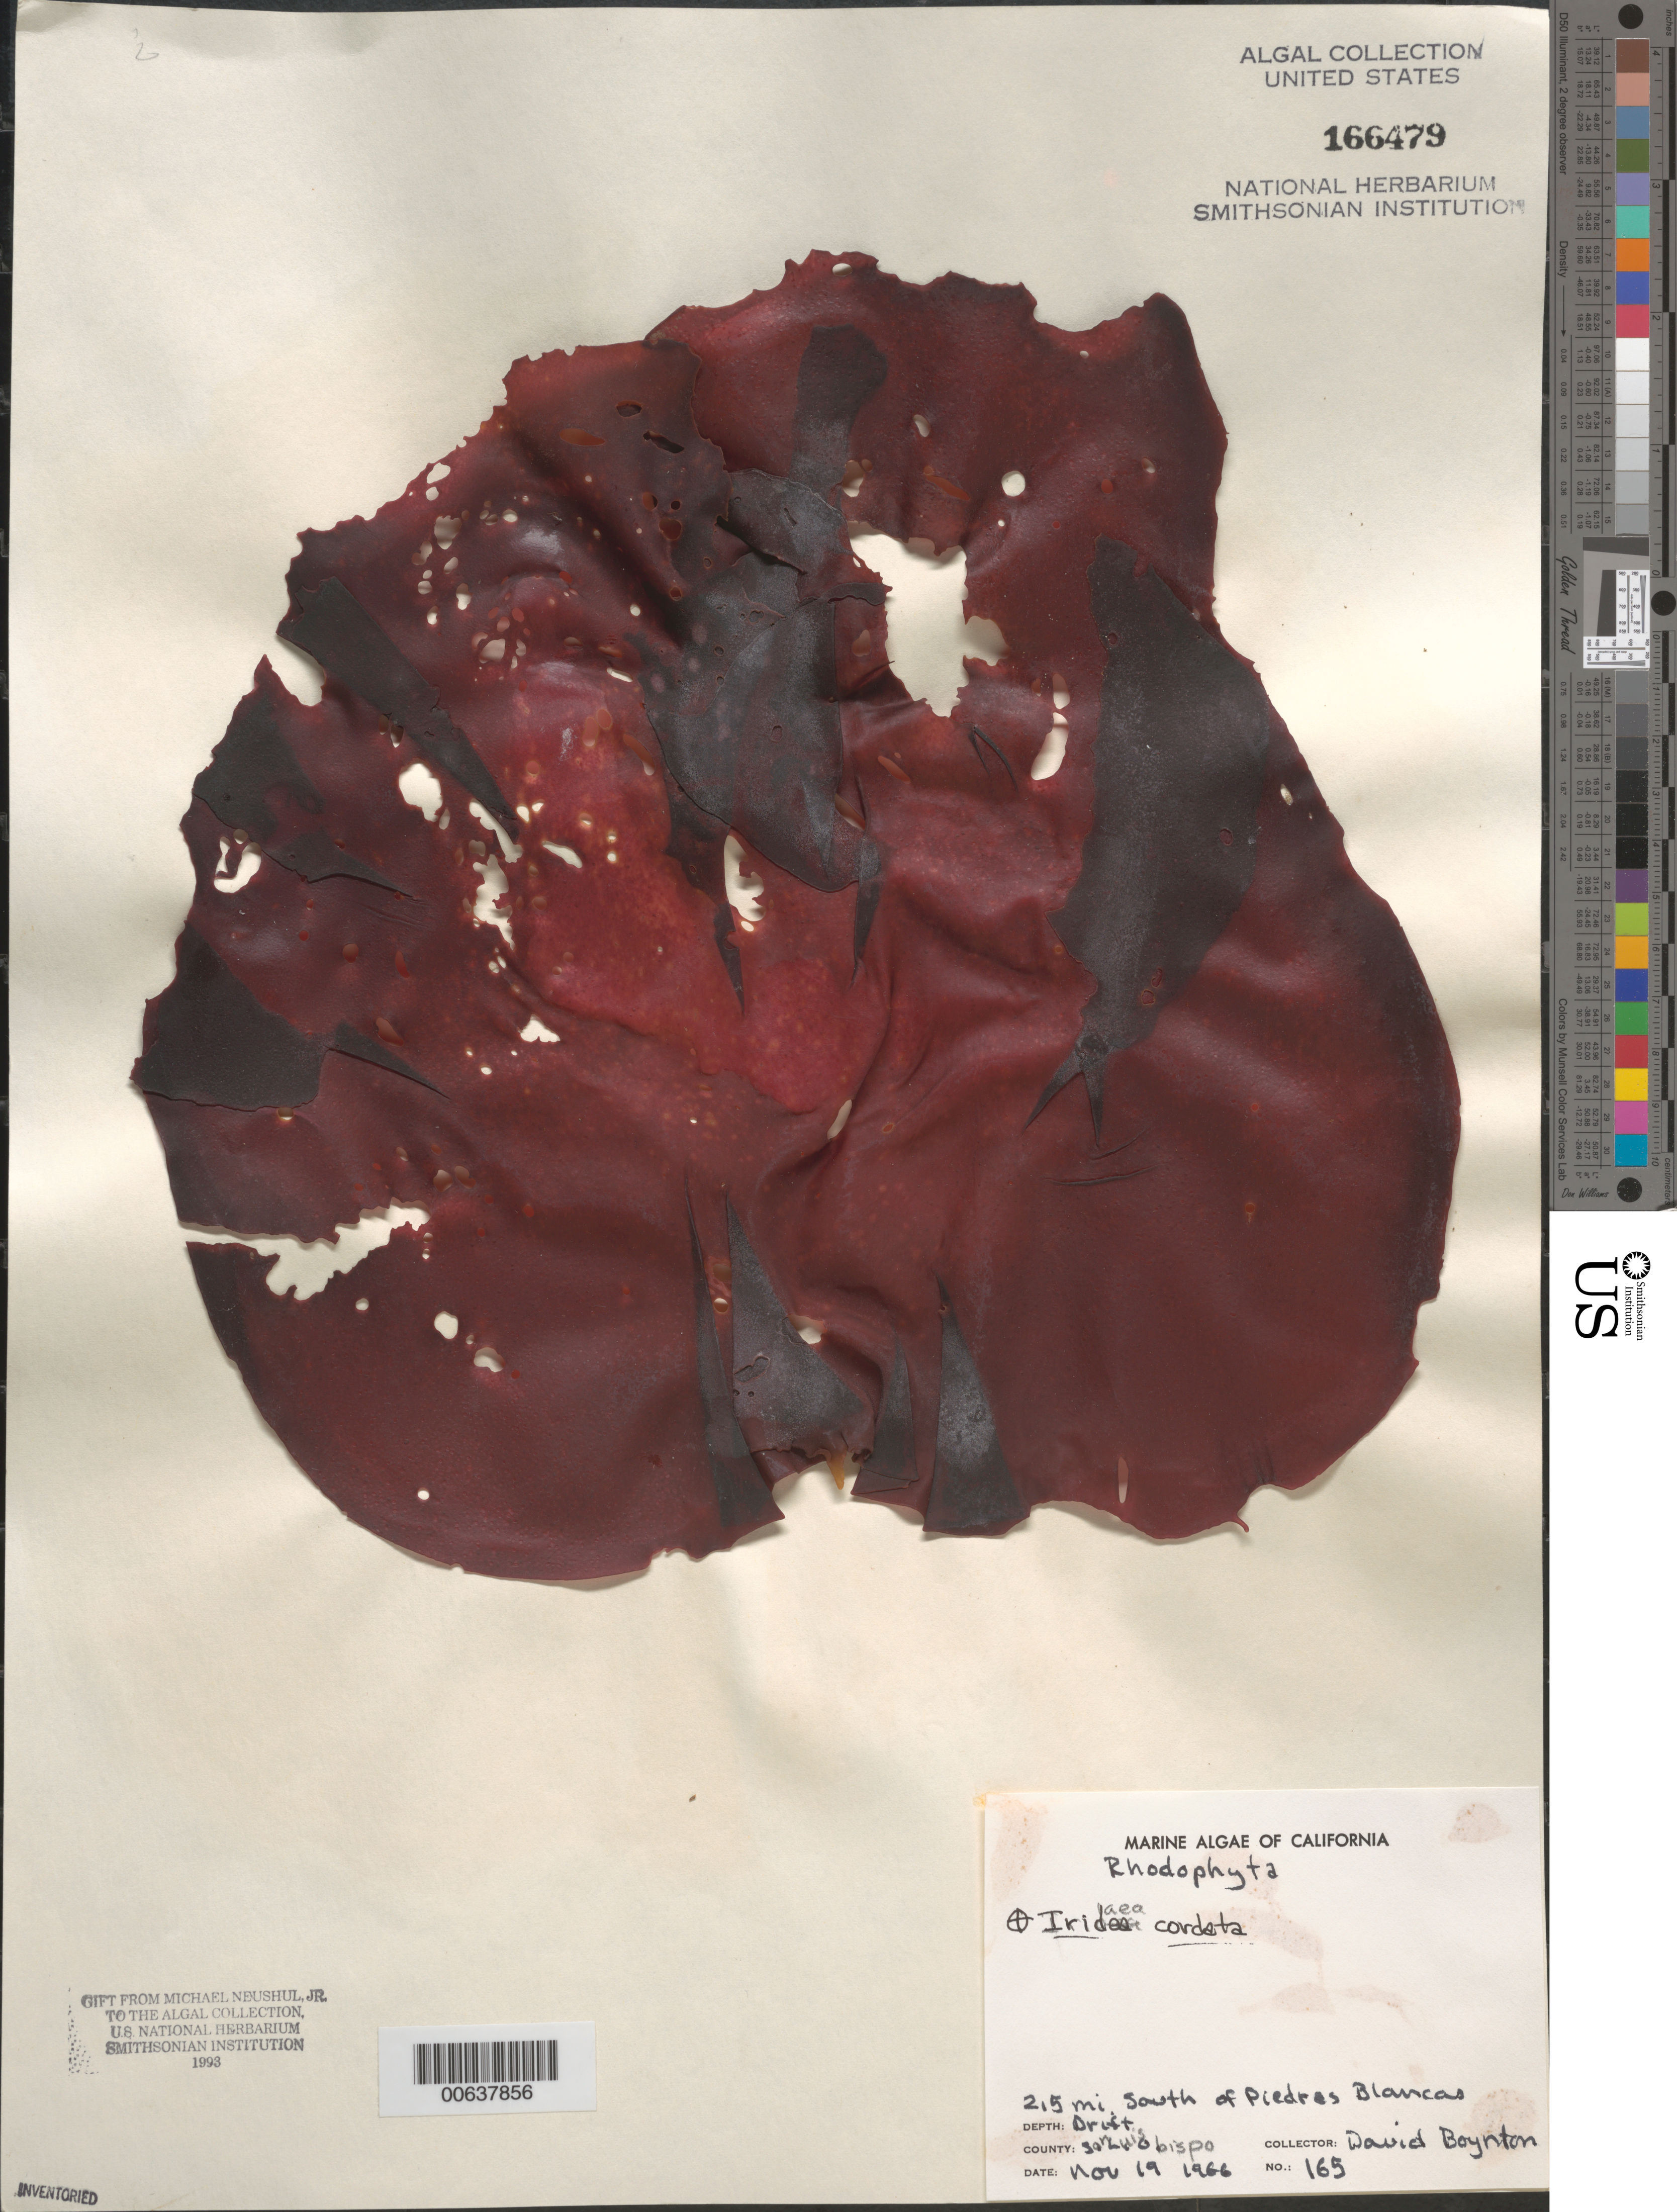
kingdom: Plantae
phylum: Rhodophyta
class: Florideophyceae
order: Gigartinales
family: Gigartinaceae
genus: Iridaea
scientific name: Iridaea cordata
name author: (Turner) Bory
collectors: D. Boynton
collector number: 165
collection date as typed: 19 Nov 1966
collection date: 1966-11-19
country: United States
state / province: California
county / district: San Luis Obispo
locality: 2.5 miles south of Piedras Blancas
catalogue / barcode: US 166479